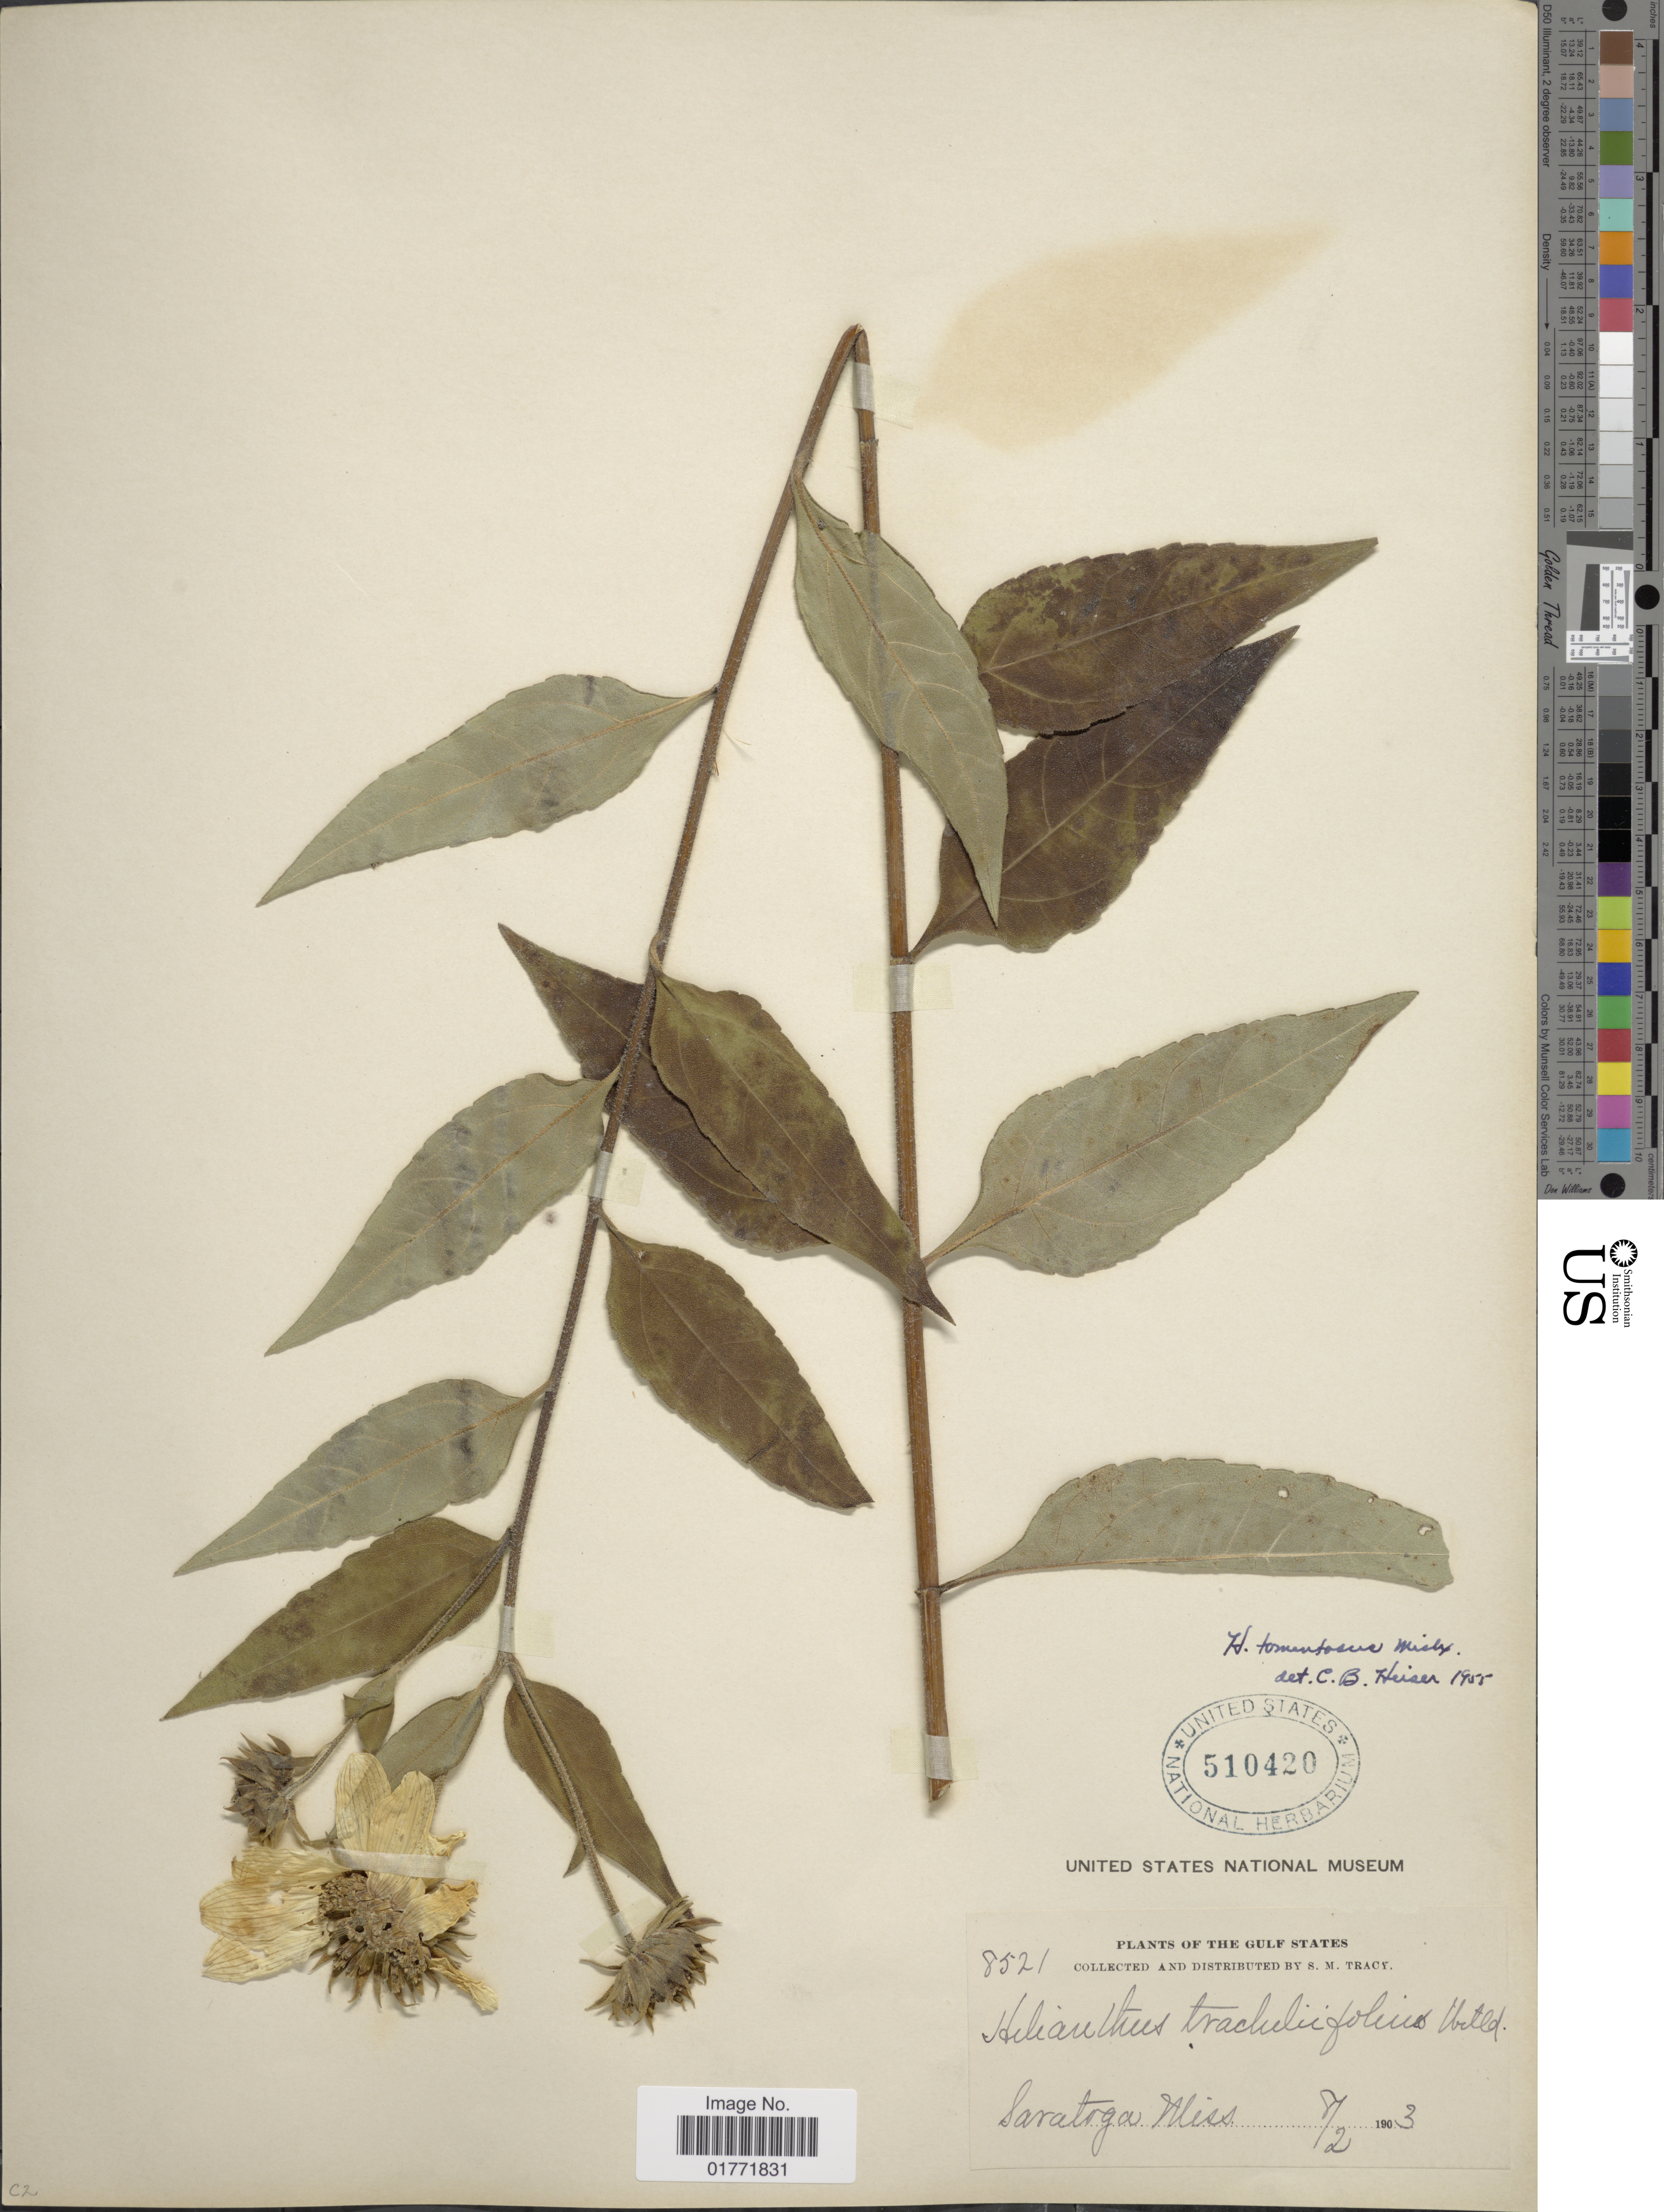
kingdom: Plantae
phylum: Tracheophyta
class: Magnoliopsida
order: Asterales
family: Asteraceae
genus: Helianthus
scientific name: Helianthus tomentosus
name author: Michx.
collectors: S. M. Tracy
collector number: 8521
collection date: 1903-02-08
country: United States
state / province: Mississippi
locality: Saratoga Miss.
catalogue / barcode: US 510420